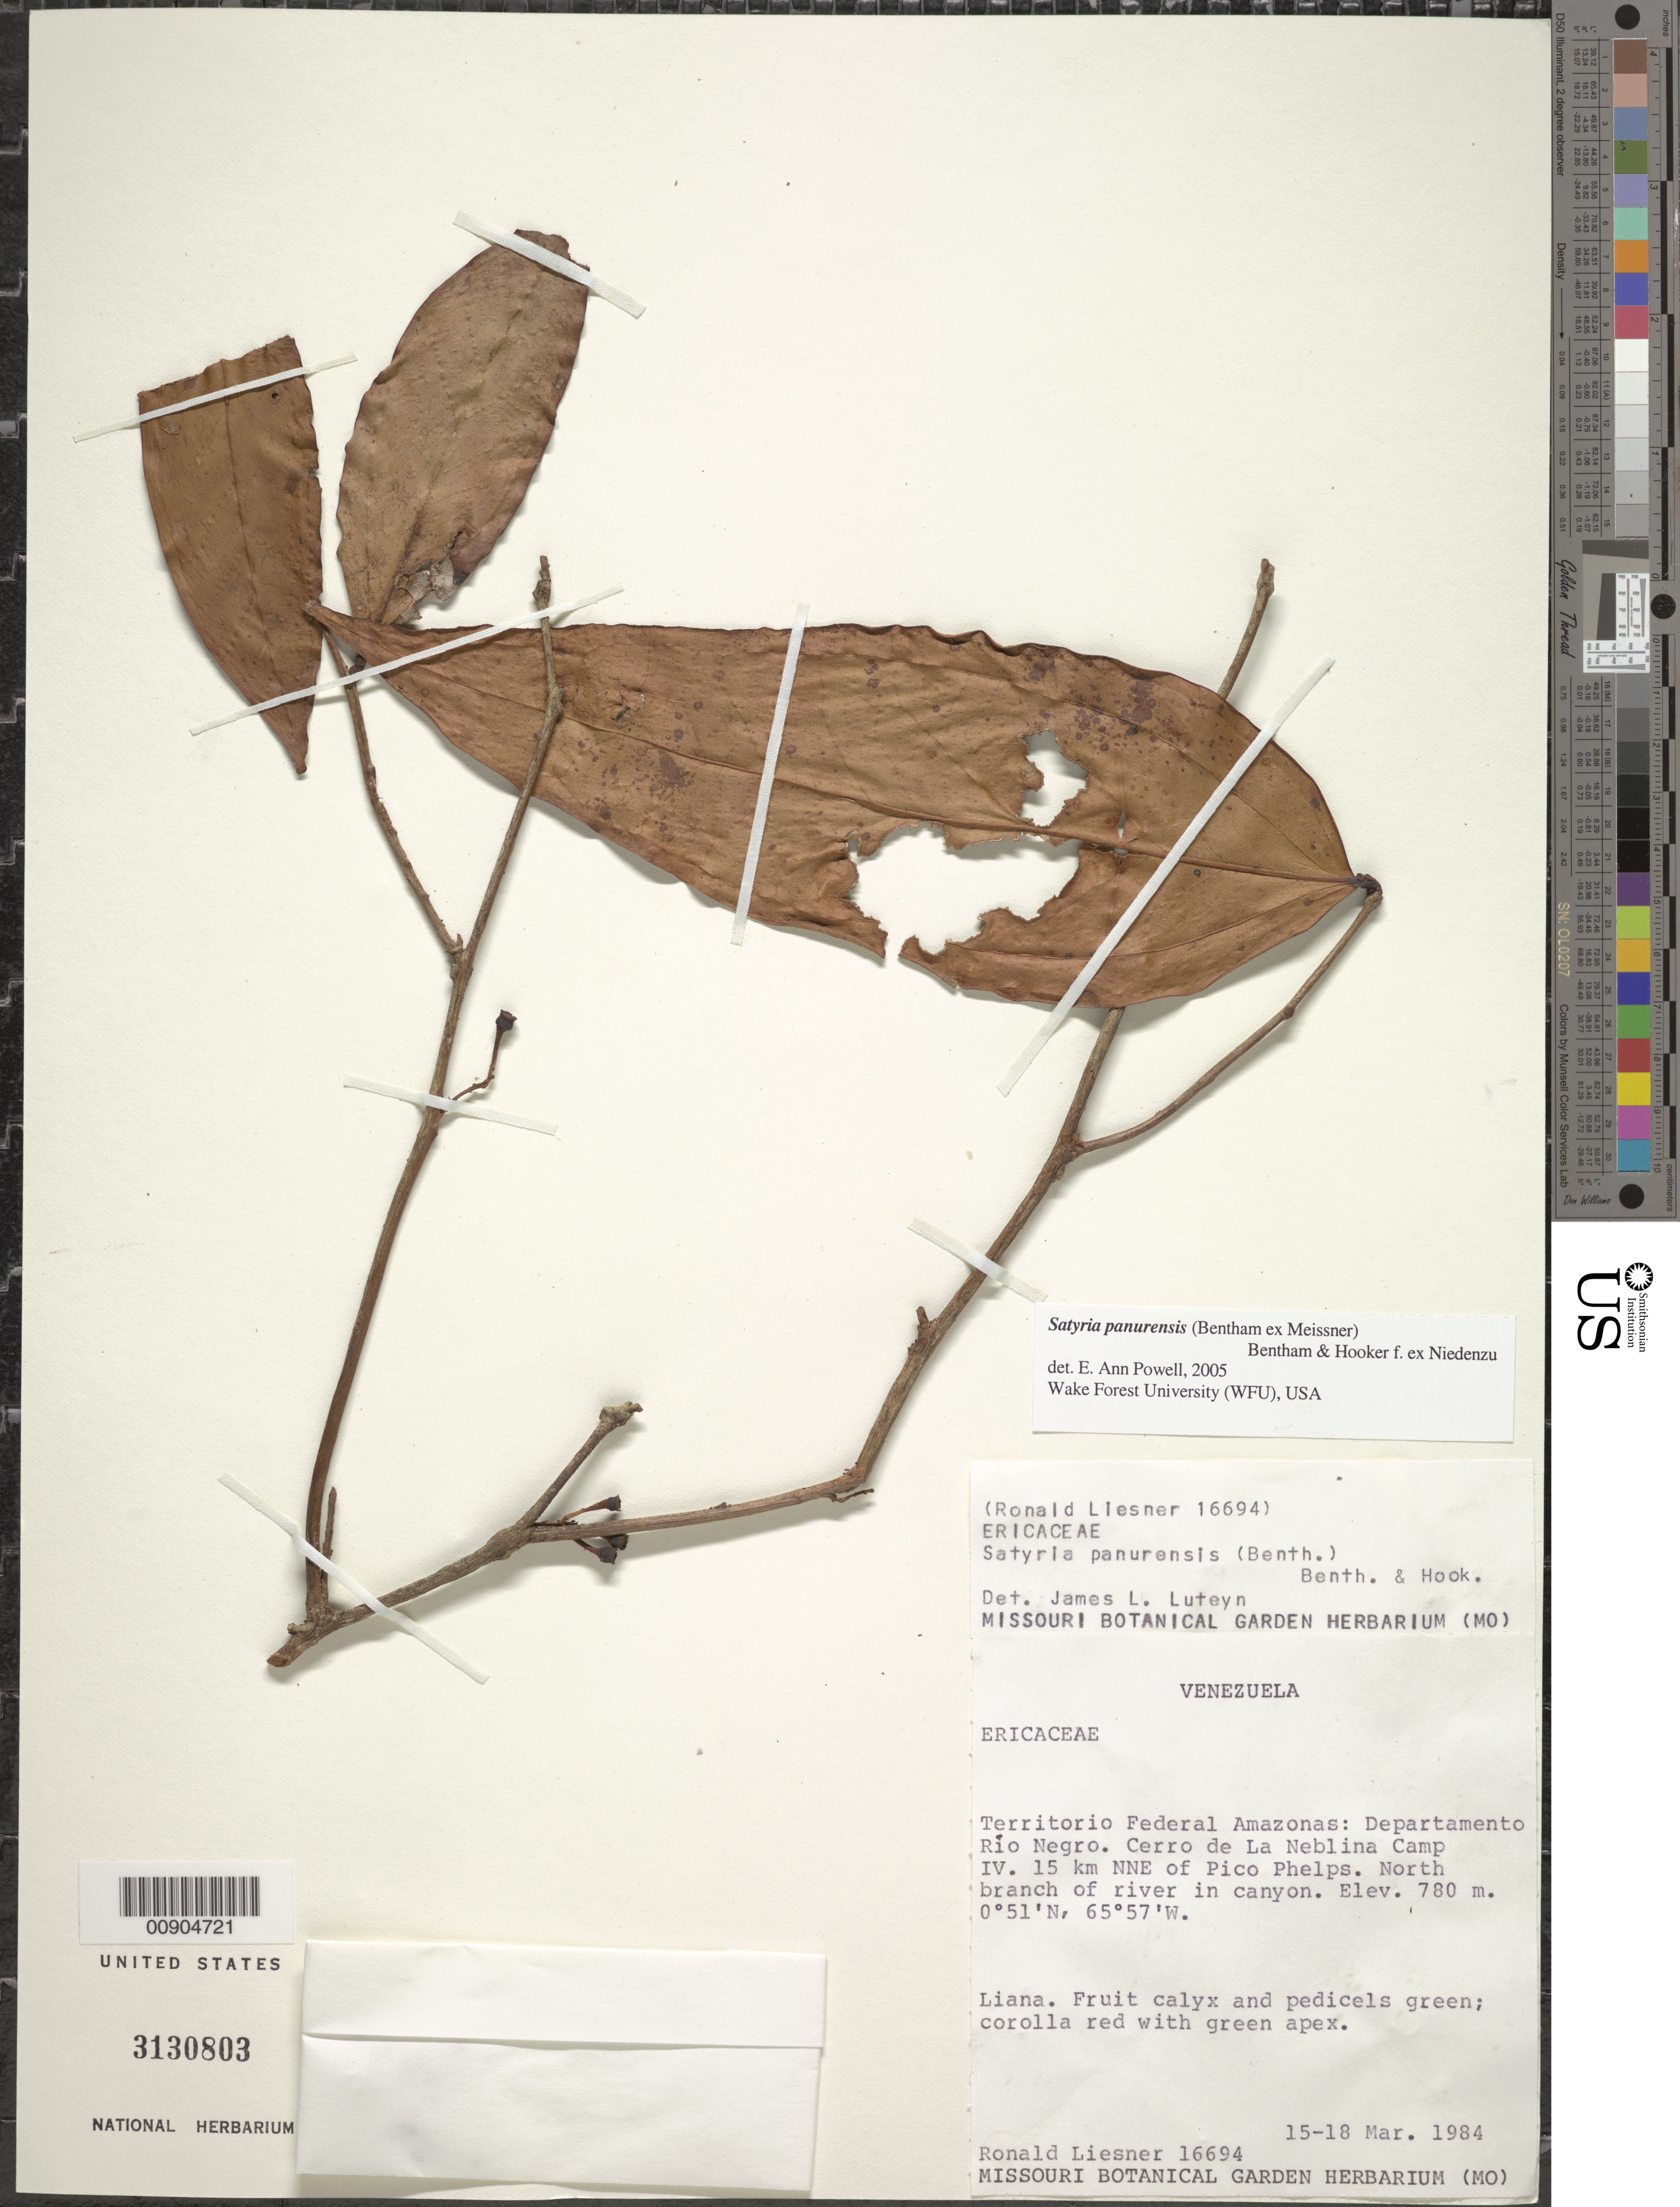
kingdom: Plantae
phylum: Tracheophyta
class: Magnoliopsida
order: Ericales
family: Ericaceae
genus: Satyria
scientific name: Satyria panurensis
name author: (Benth. ex Meisn.) Benth. & Hook. f. ex Nied.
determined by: Powell, E. A.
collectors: R. L. Liesner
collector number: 16694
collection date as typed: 15-Mar-84 to 18-Mar-84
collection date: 1984-03-15/1984-03-18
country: Venezuela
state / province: Amazonas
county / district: Río Negro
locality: Cerro de La Neblina Camp IV, 15 km NNE of Pico Phelps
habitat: Along river in canyon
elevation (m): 780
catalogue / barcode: US 3130803